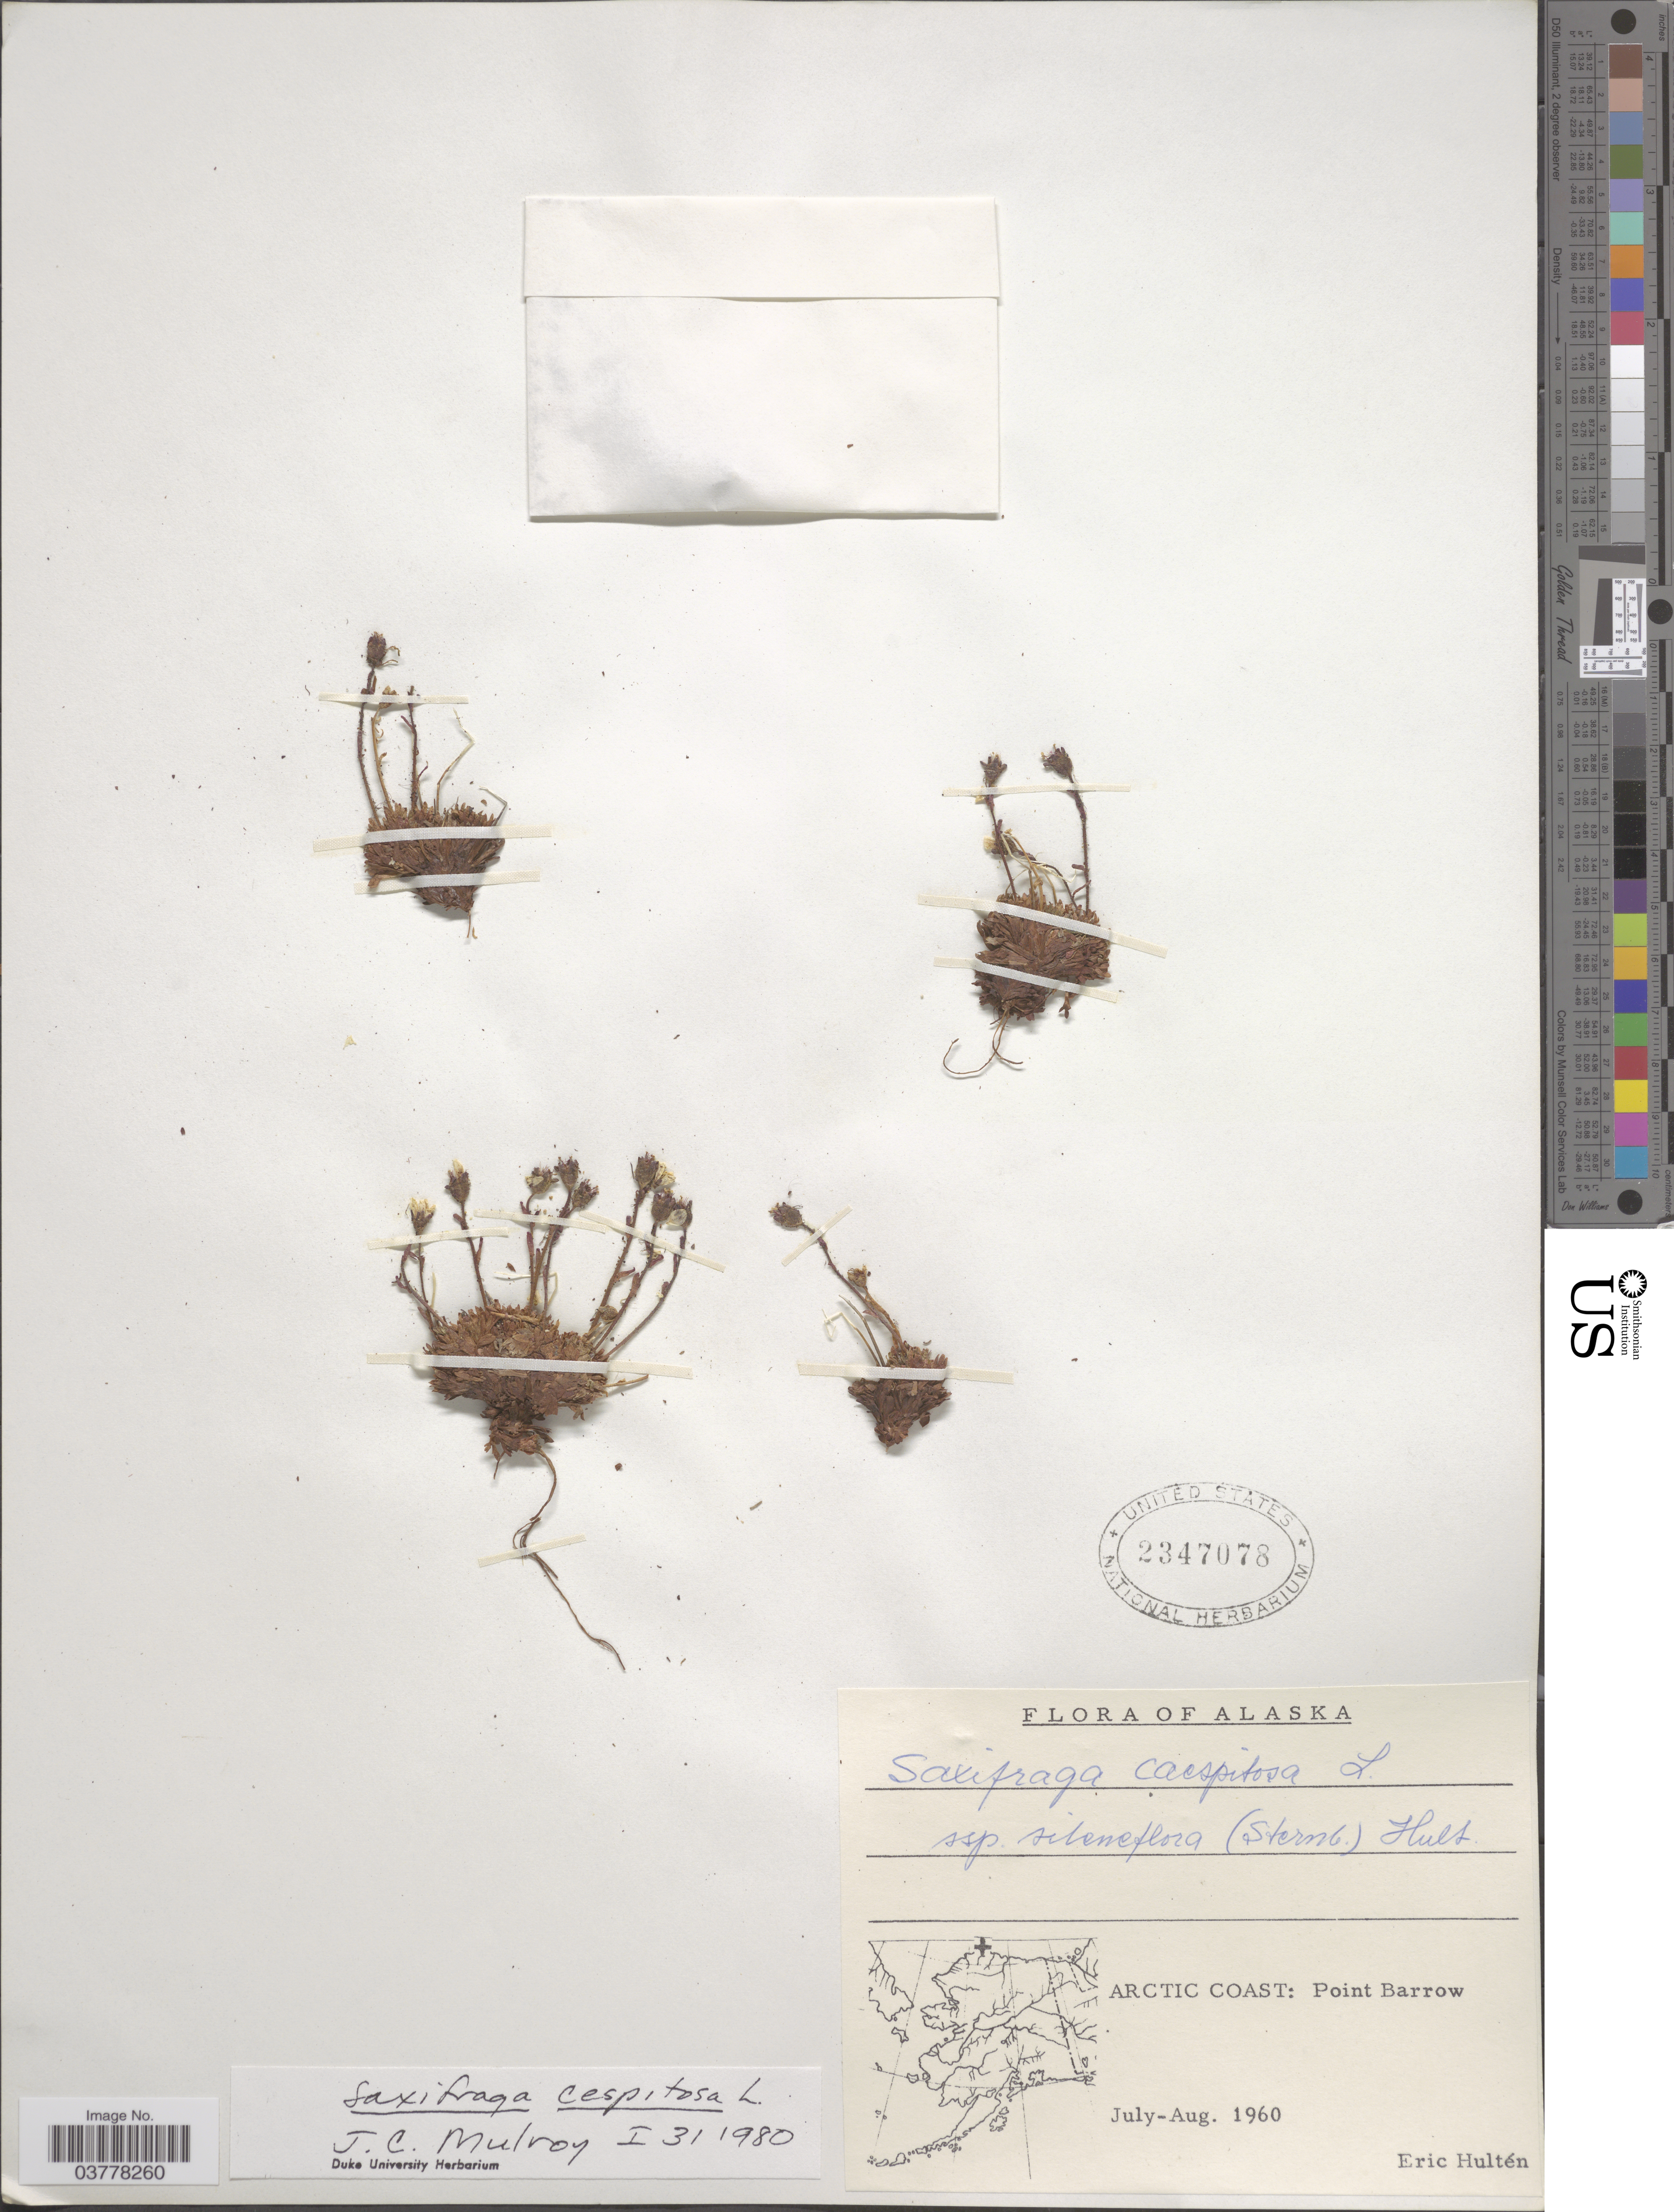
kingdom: Plantae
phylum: Tracheophyta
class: Magnoliopsida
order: Saxifragales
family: Saxifragaceae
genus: Saxifraga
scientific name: Saxifraga caespitosa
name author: L.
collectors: E. G. Hultén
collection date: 1960-07/1960-08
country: United States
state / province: Alaska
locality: Arctic Coast: Point Barrow.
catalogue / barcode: US 2347078